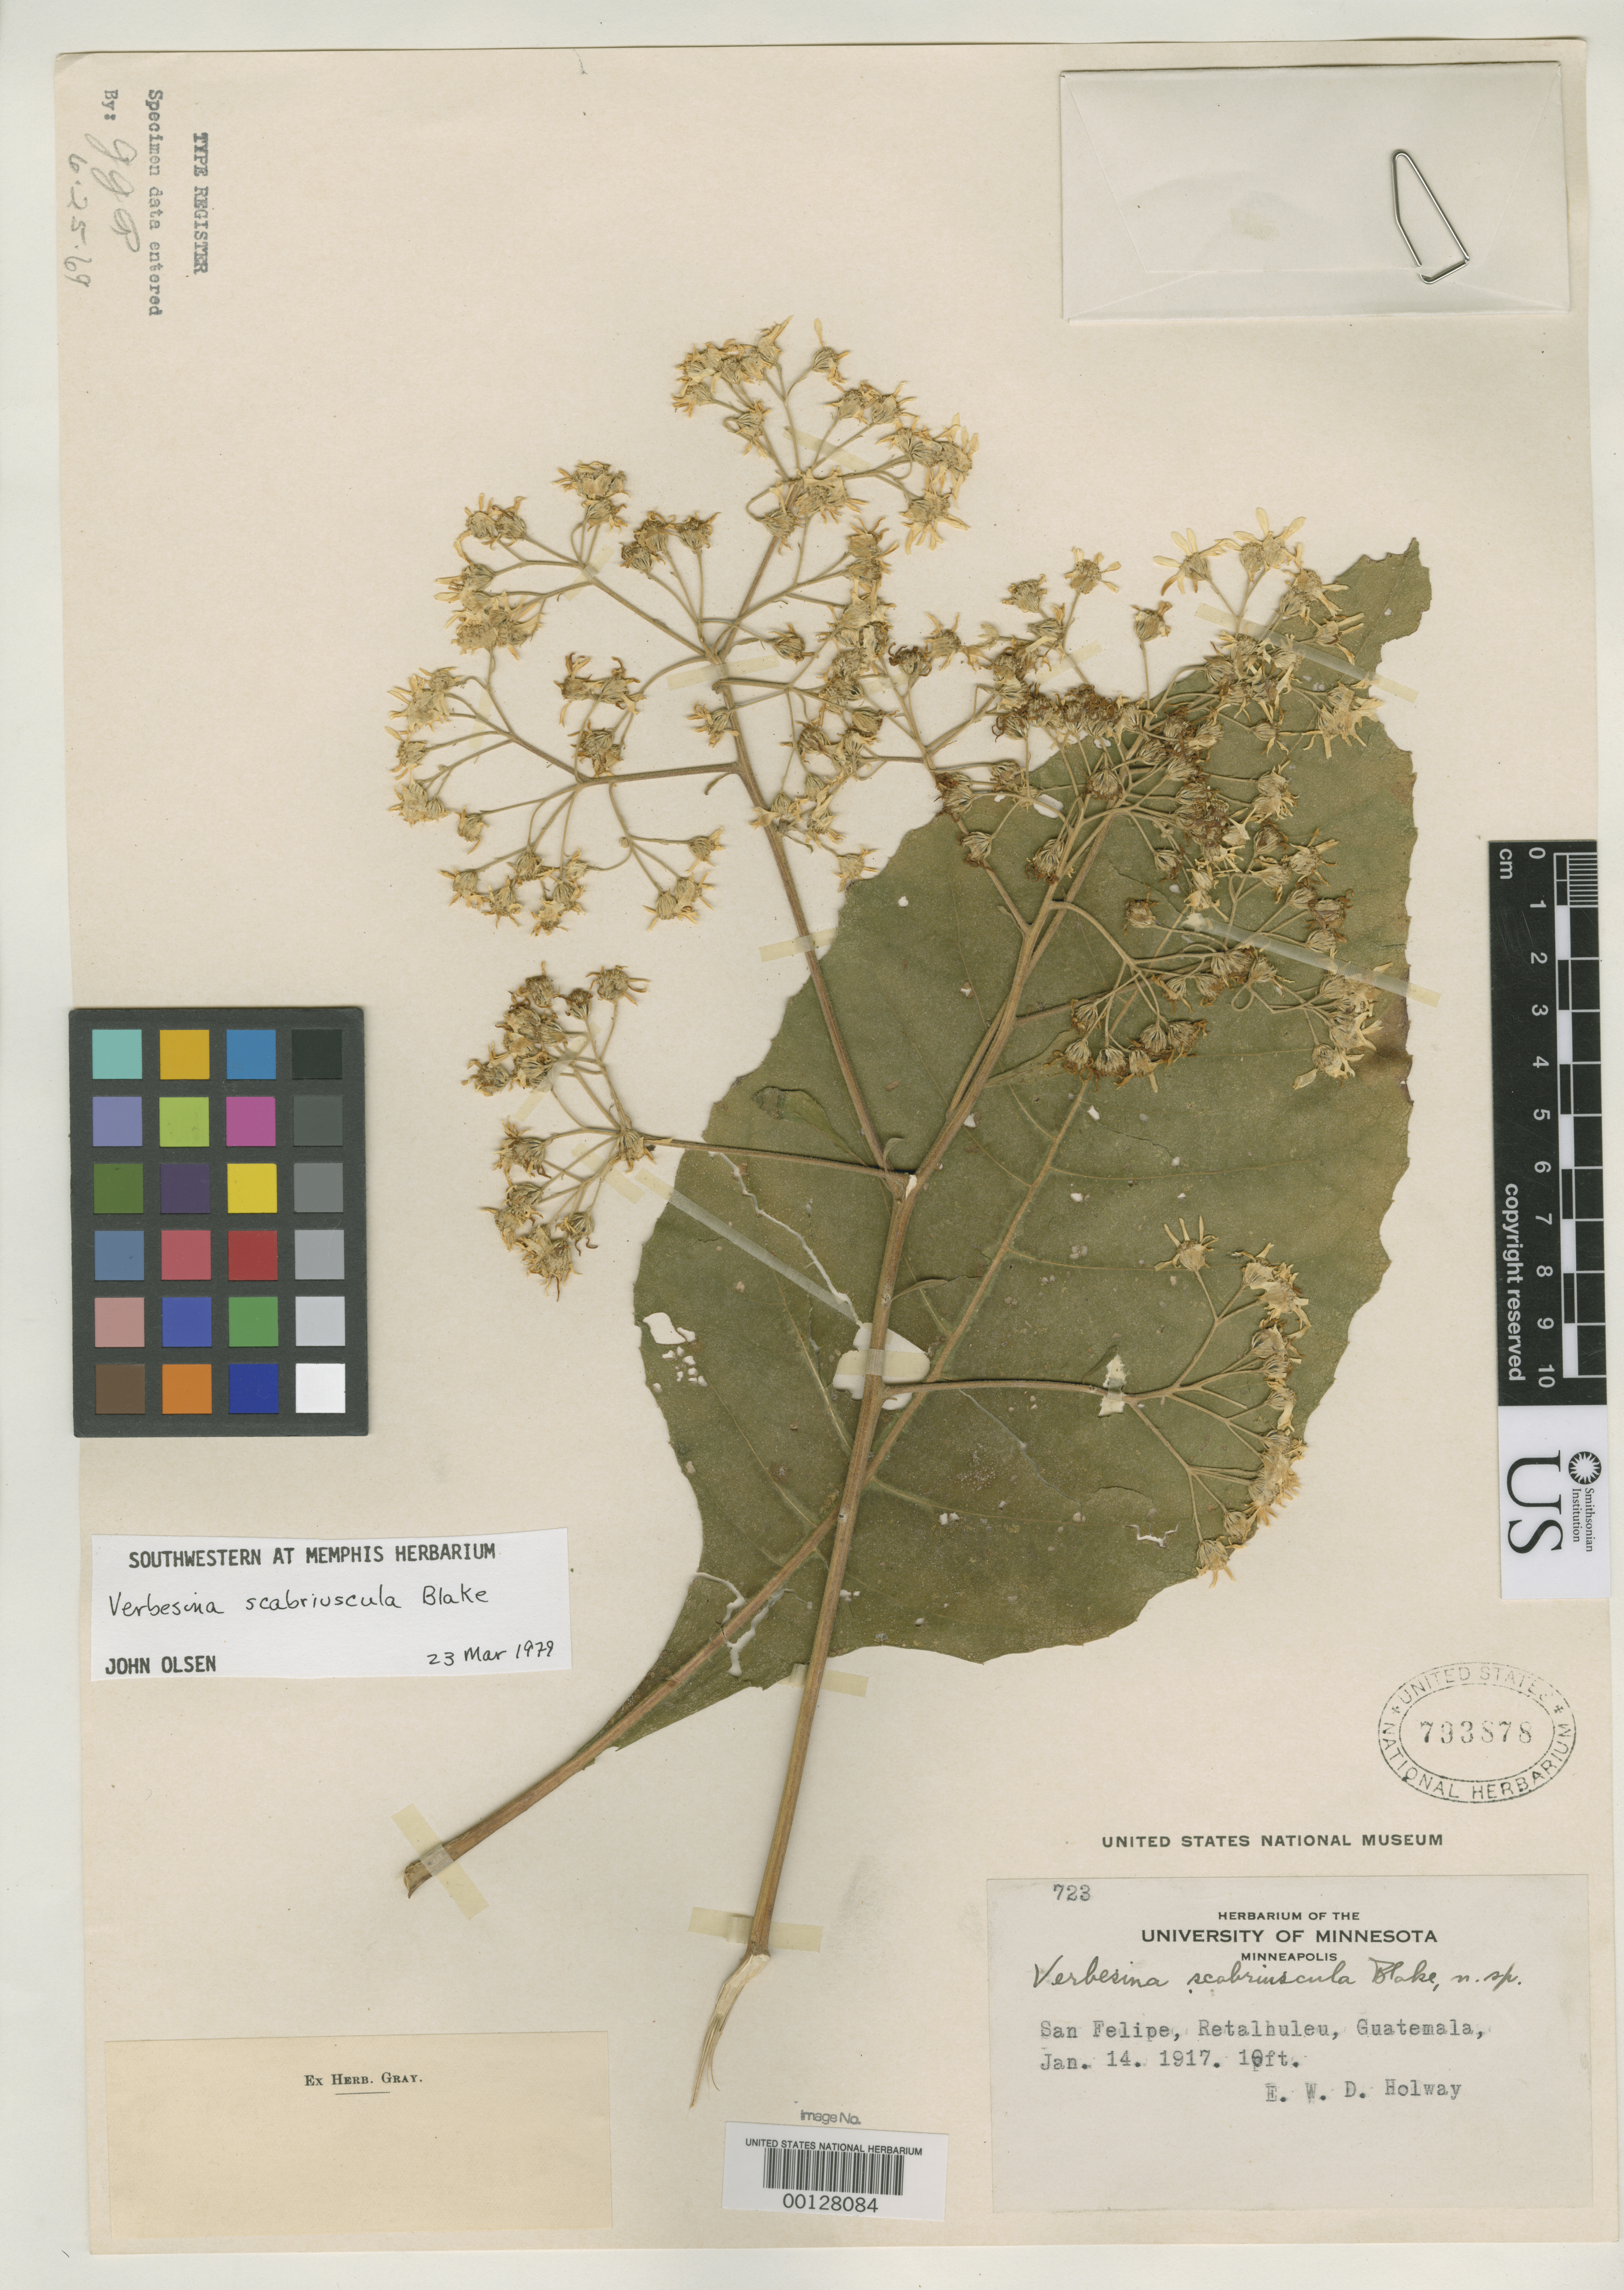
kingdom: Plantae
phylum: Tracheophyta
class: Magnoliopsida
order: Asterales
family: Asteraceae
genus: Verbesina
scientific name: Verbesina scabriuscula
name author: S.F. Blake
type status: Isotype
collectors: E. W. D. Holway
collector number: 723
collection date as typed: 14 Jan 1917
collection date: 1917-01-14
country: Guatemala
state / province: Retalhuleu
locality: San Felipe.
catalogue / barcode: US 793878